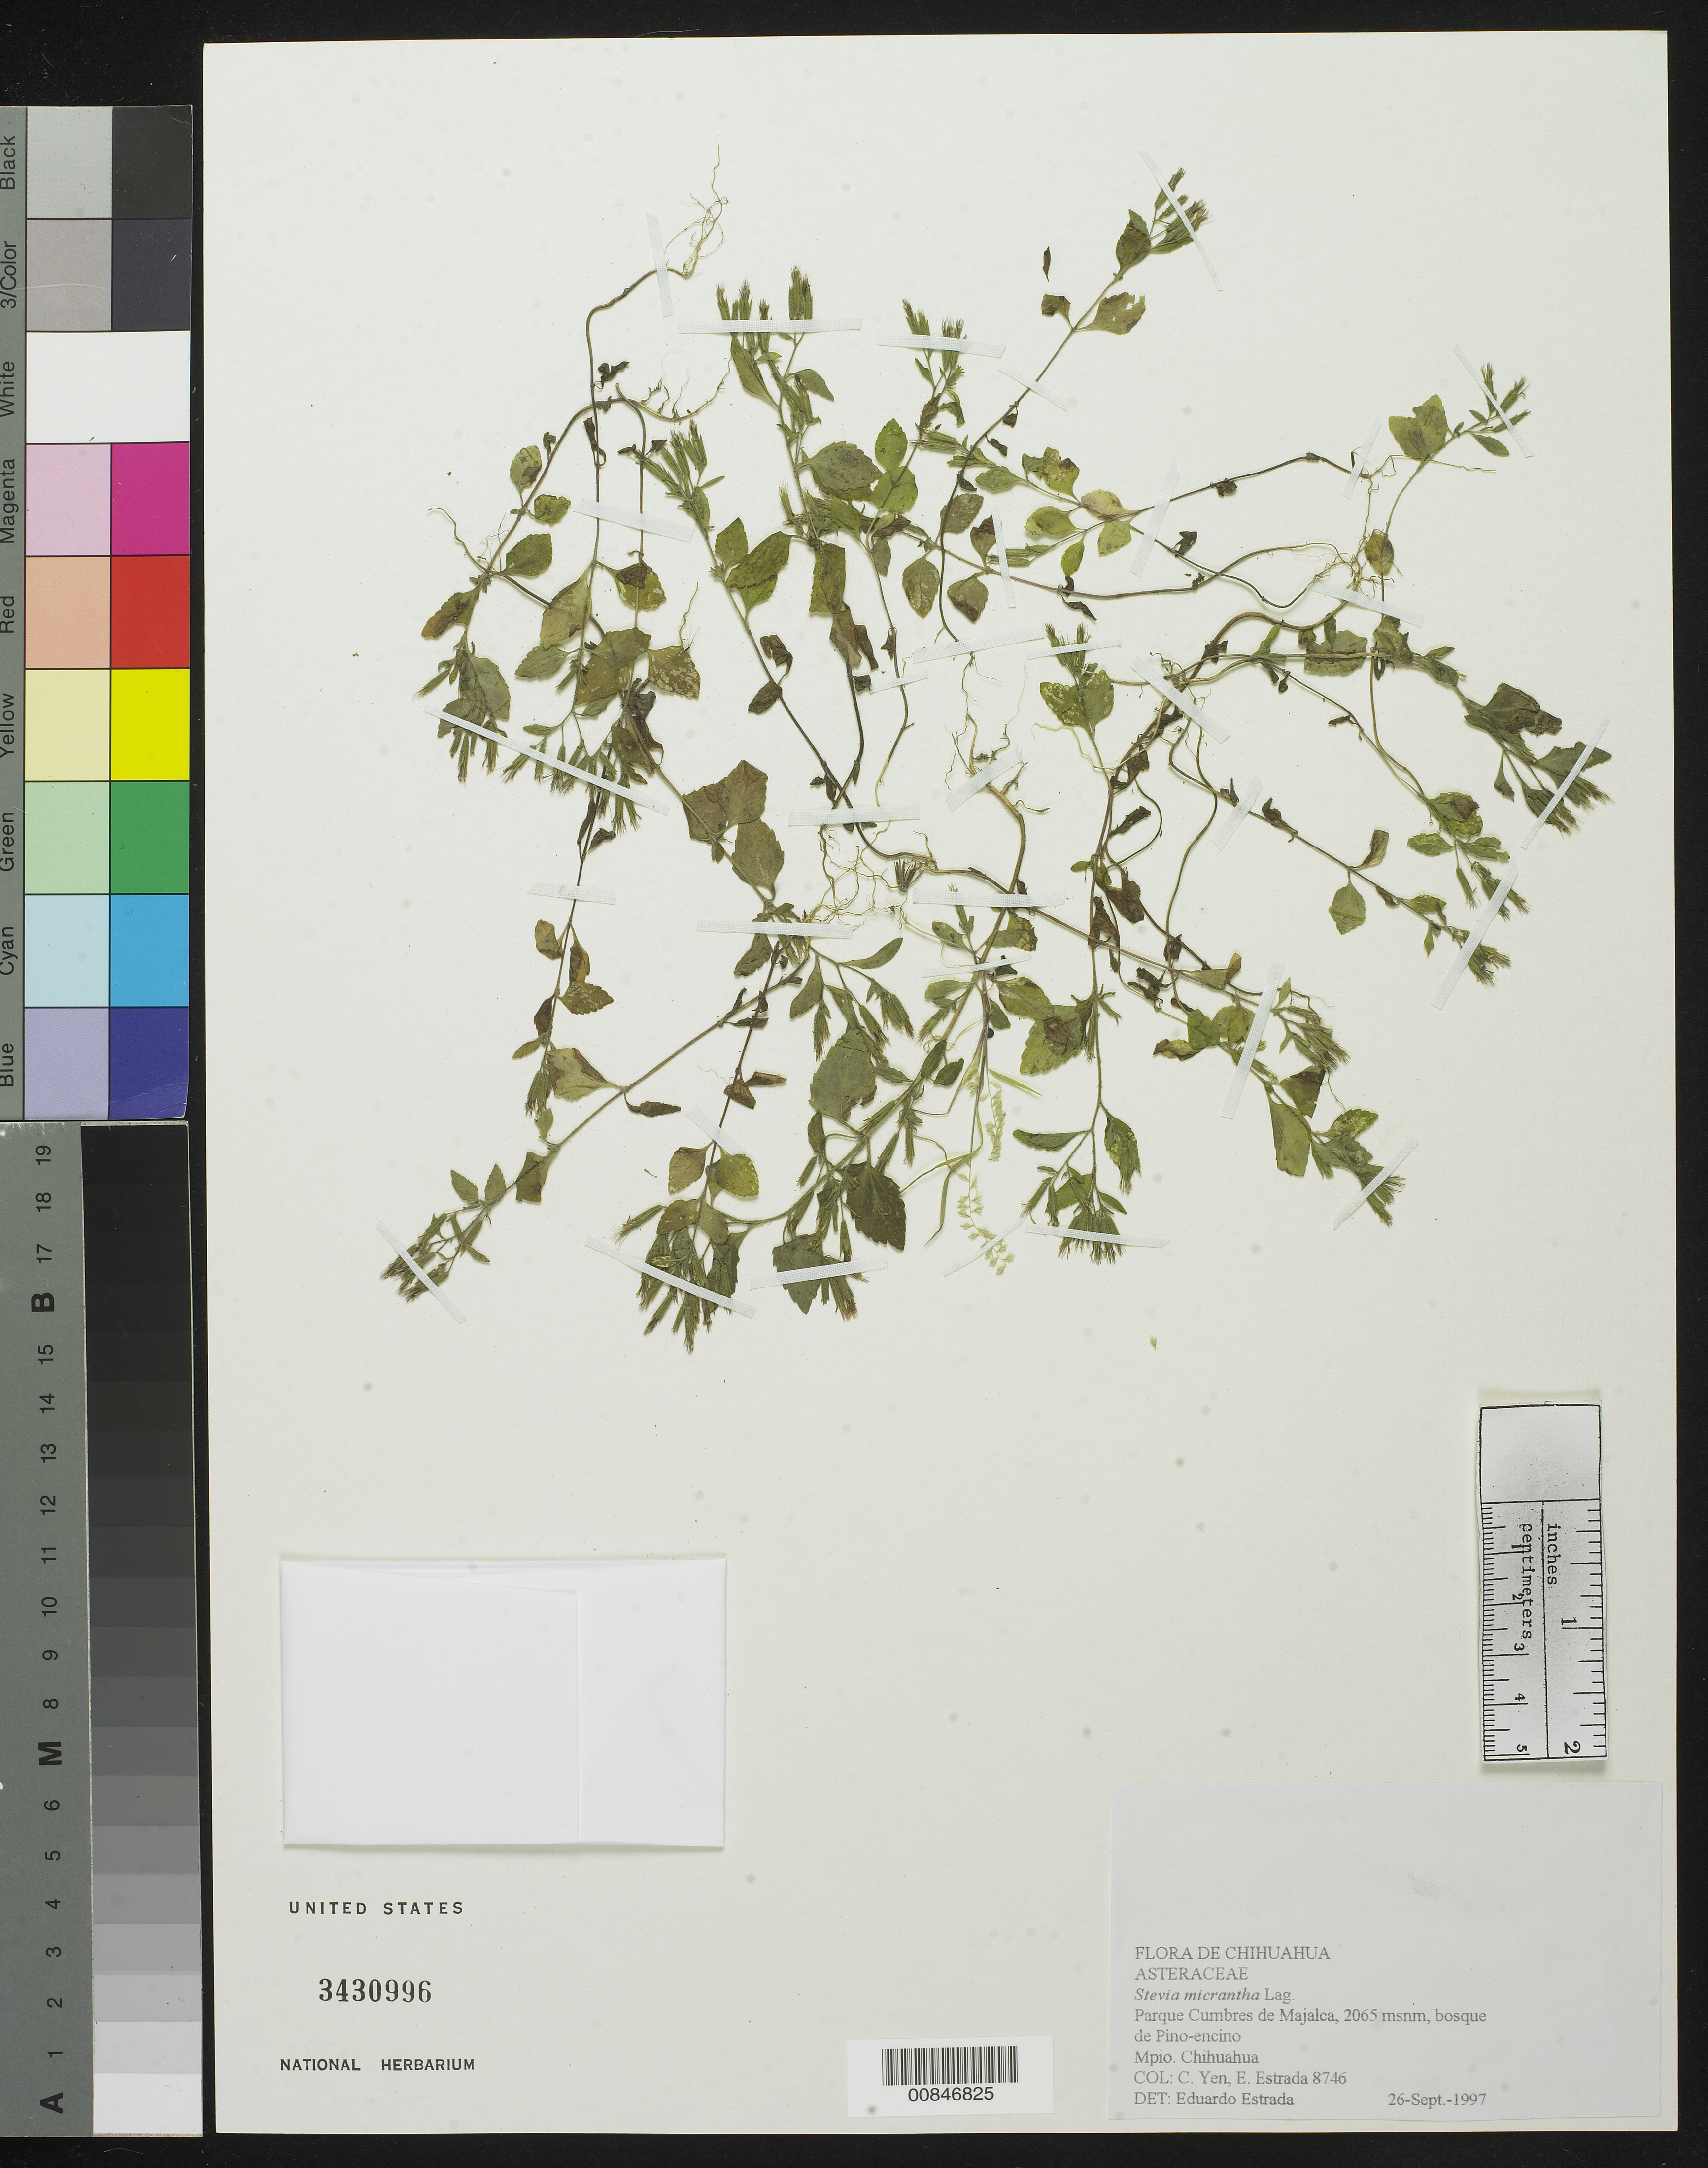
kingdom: Plantae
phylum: Tracheophyta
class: Magnoliopsida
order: Asterales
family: Asteraceae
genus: Stevia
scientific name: Stevia micrantha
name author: Lag.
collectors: Y. C. Yang & E. Estrada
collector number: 8746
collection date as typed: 26 Sep 1997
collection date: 1997-09-26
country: Mexico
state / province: Chihuahua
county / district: Chihuahua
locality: Parque Cumbres de Majalca.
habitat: Bosque de Pino-encino.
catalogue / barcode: US 3430996